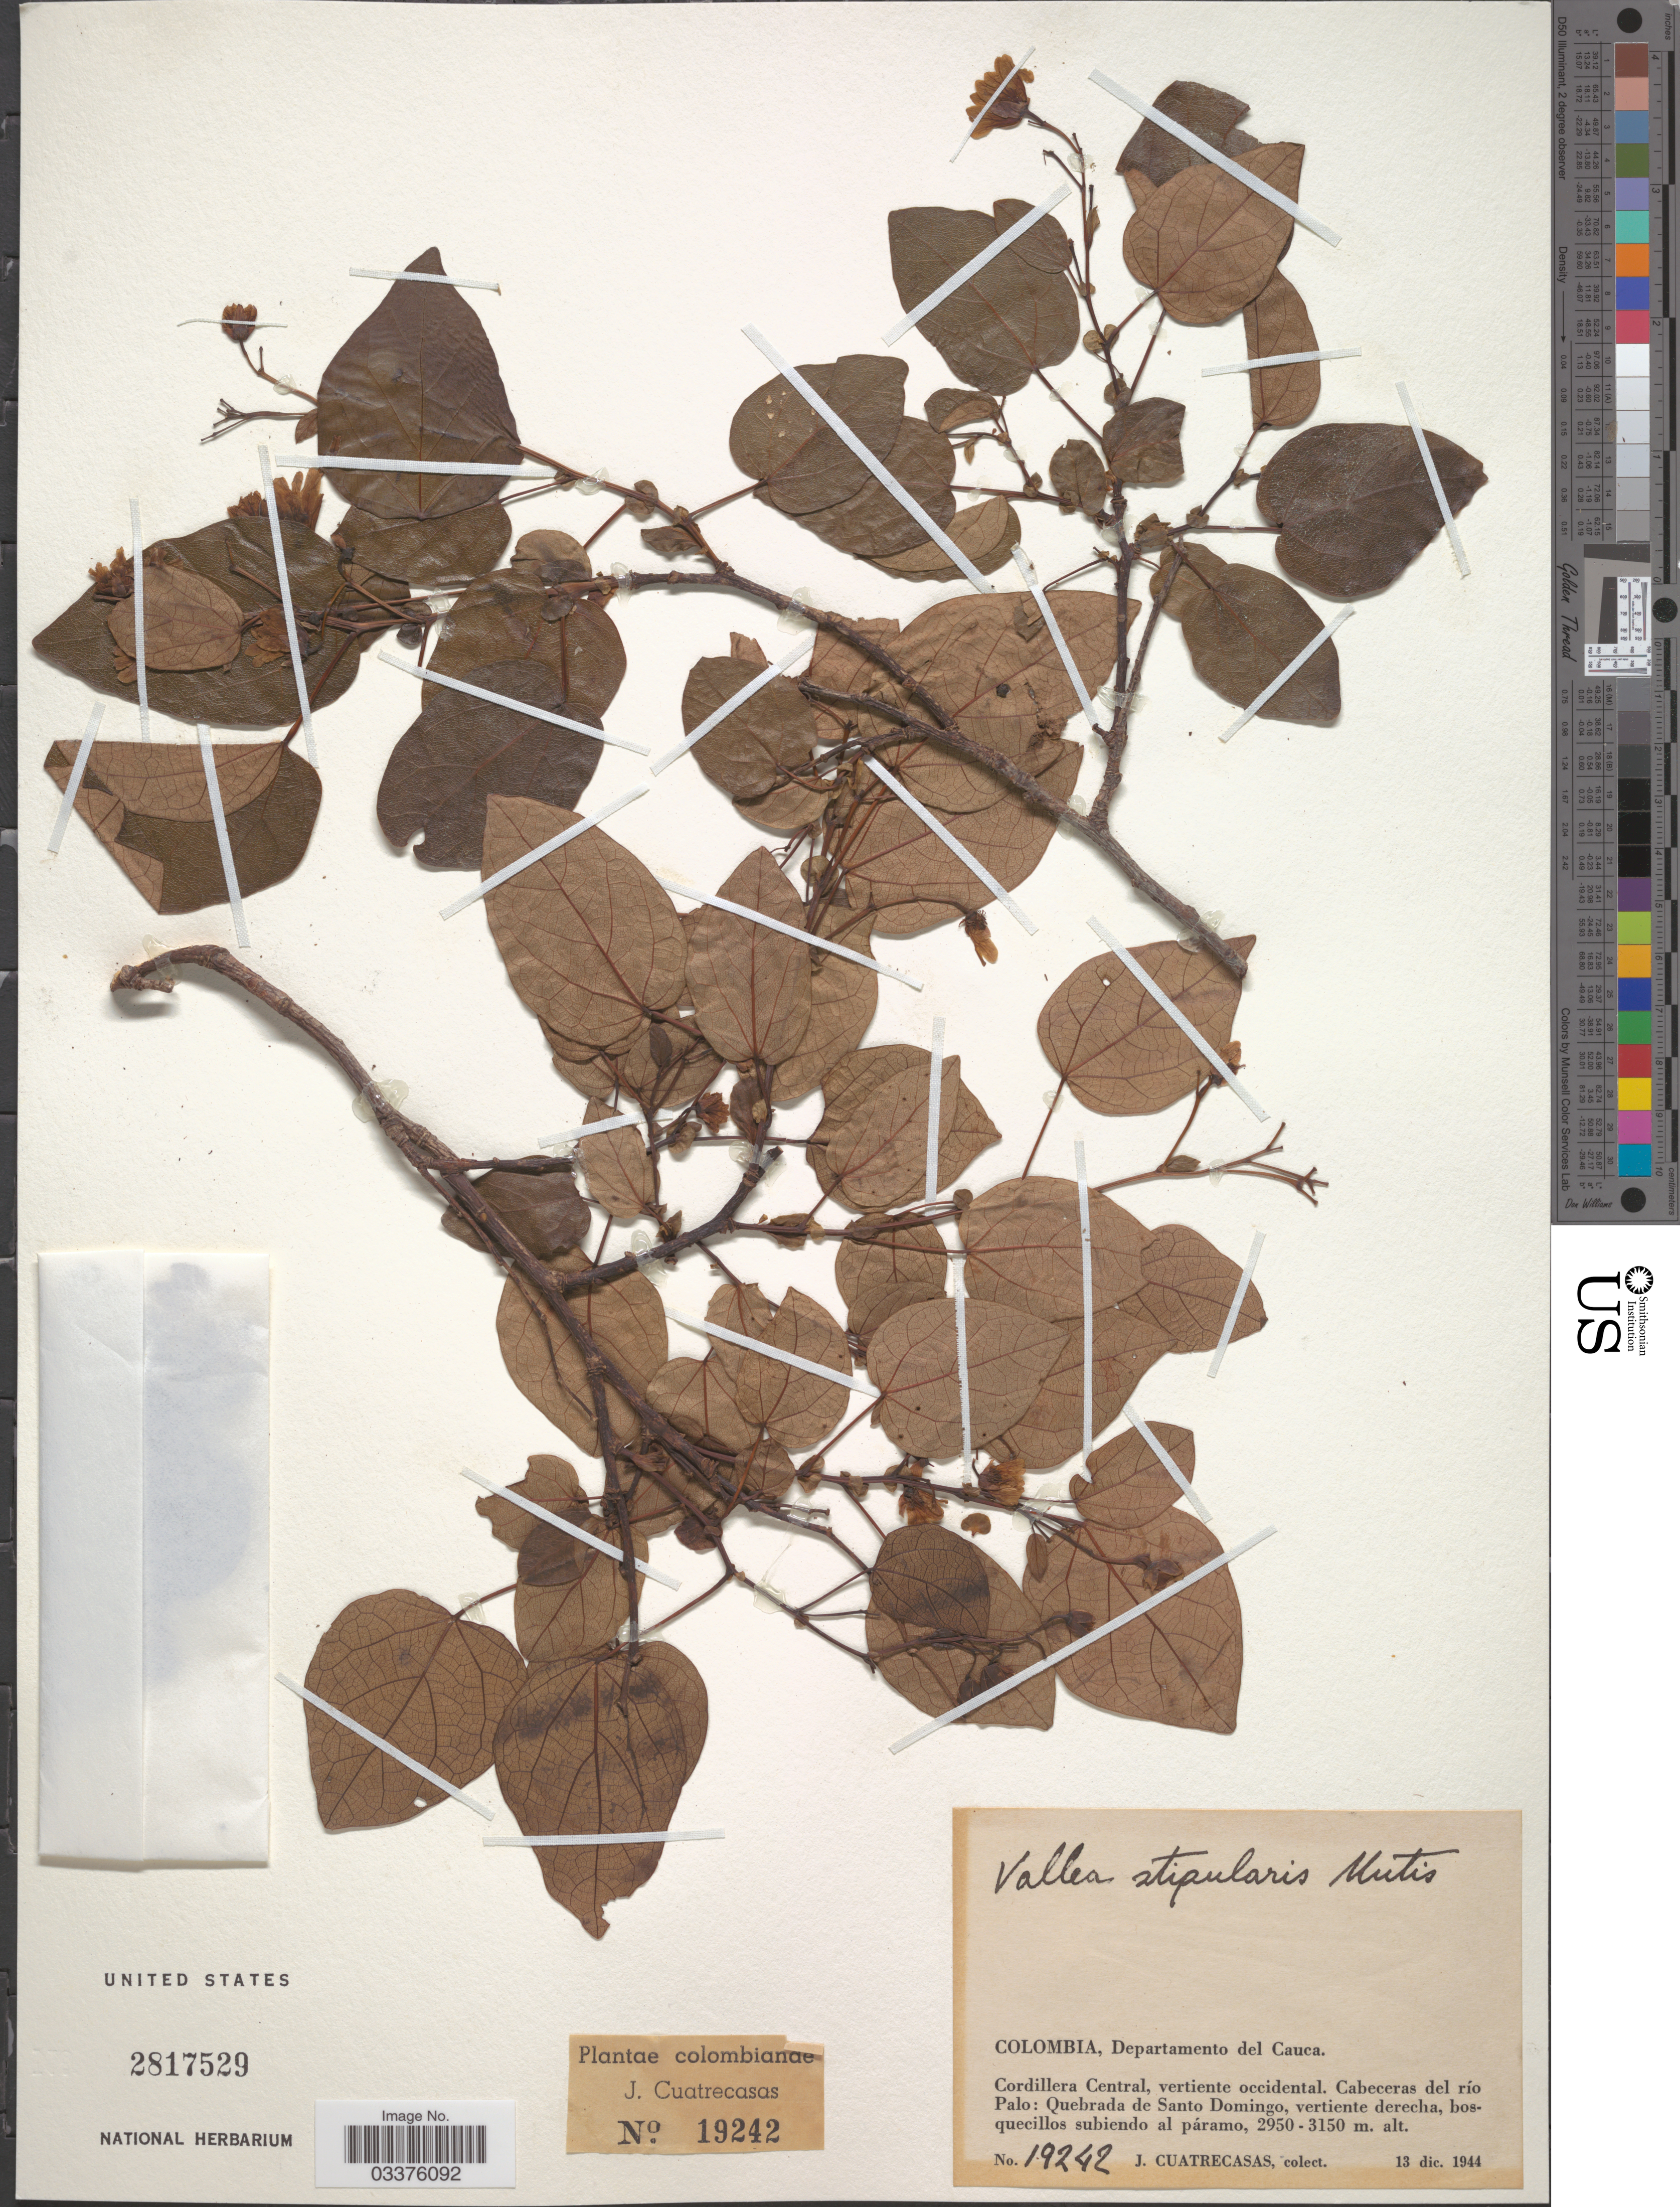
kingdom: Plantae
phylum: Tracheophyta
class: Magnoliopsida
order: Oxalidales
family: Elaeocarpaceae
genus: Vallea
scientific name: Vallea stipularis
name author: L. f.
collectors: J. Cuatrecasas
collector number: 19242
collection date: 1944-12-13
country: Colombia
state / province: Cauca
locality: Departamento del Cauca. Cordillera Central, vertiente occidental. Cabeceras del río Palo: Quebrada de Santo Domingo.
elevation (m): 2950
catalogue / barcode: US 2817529